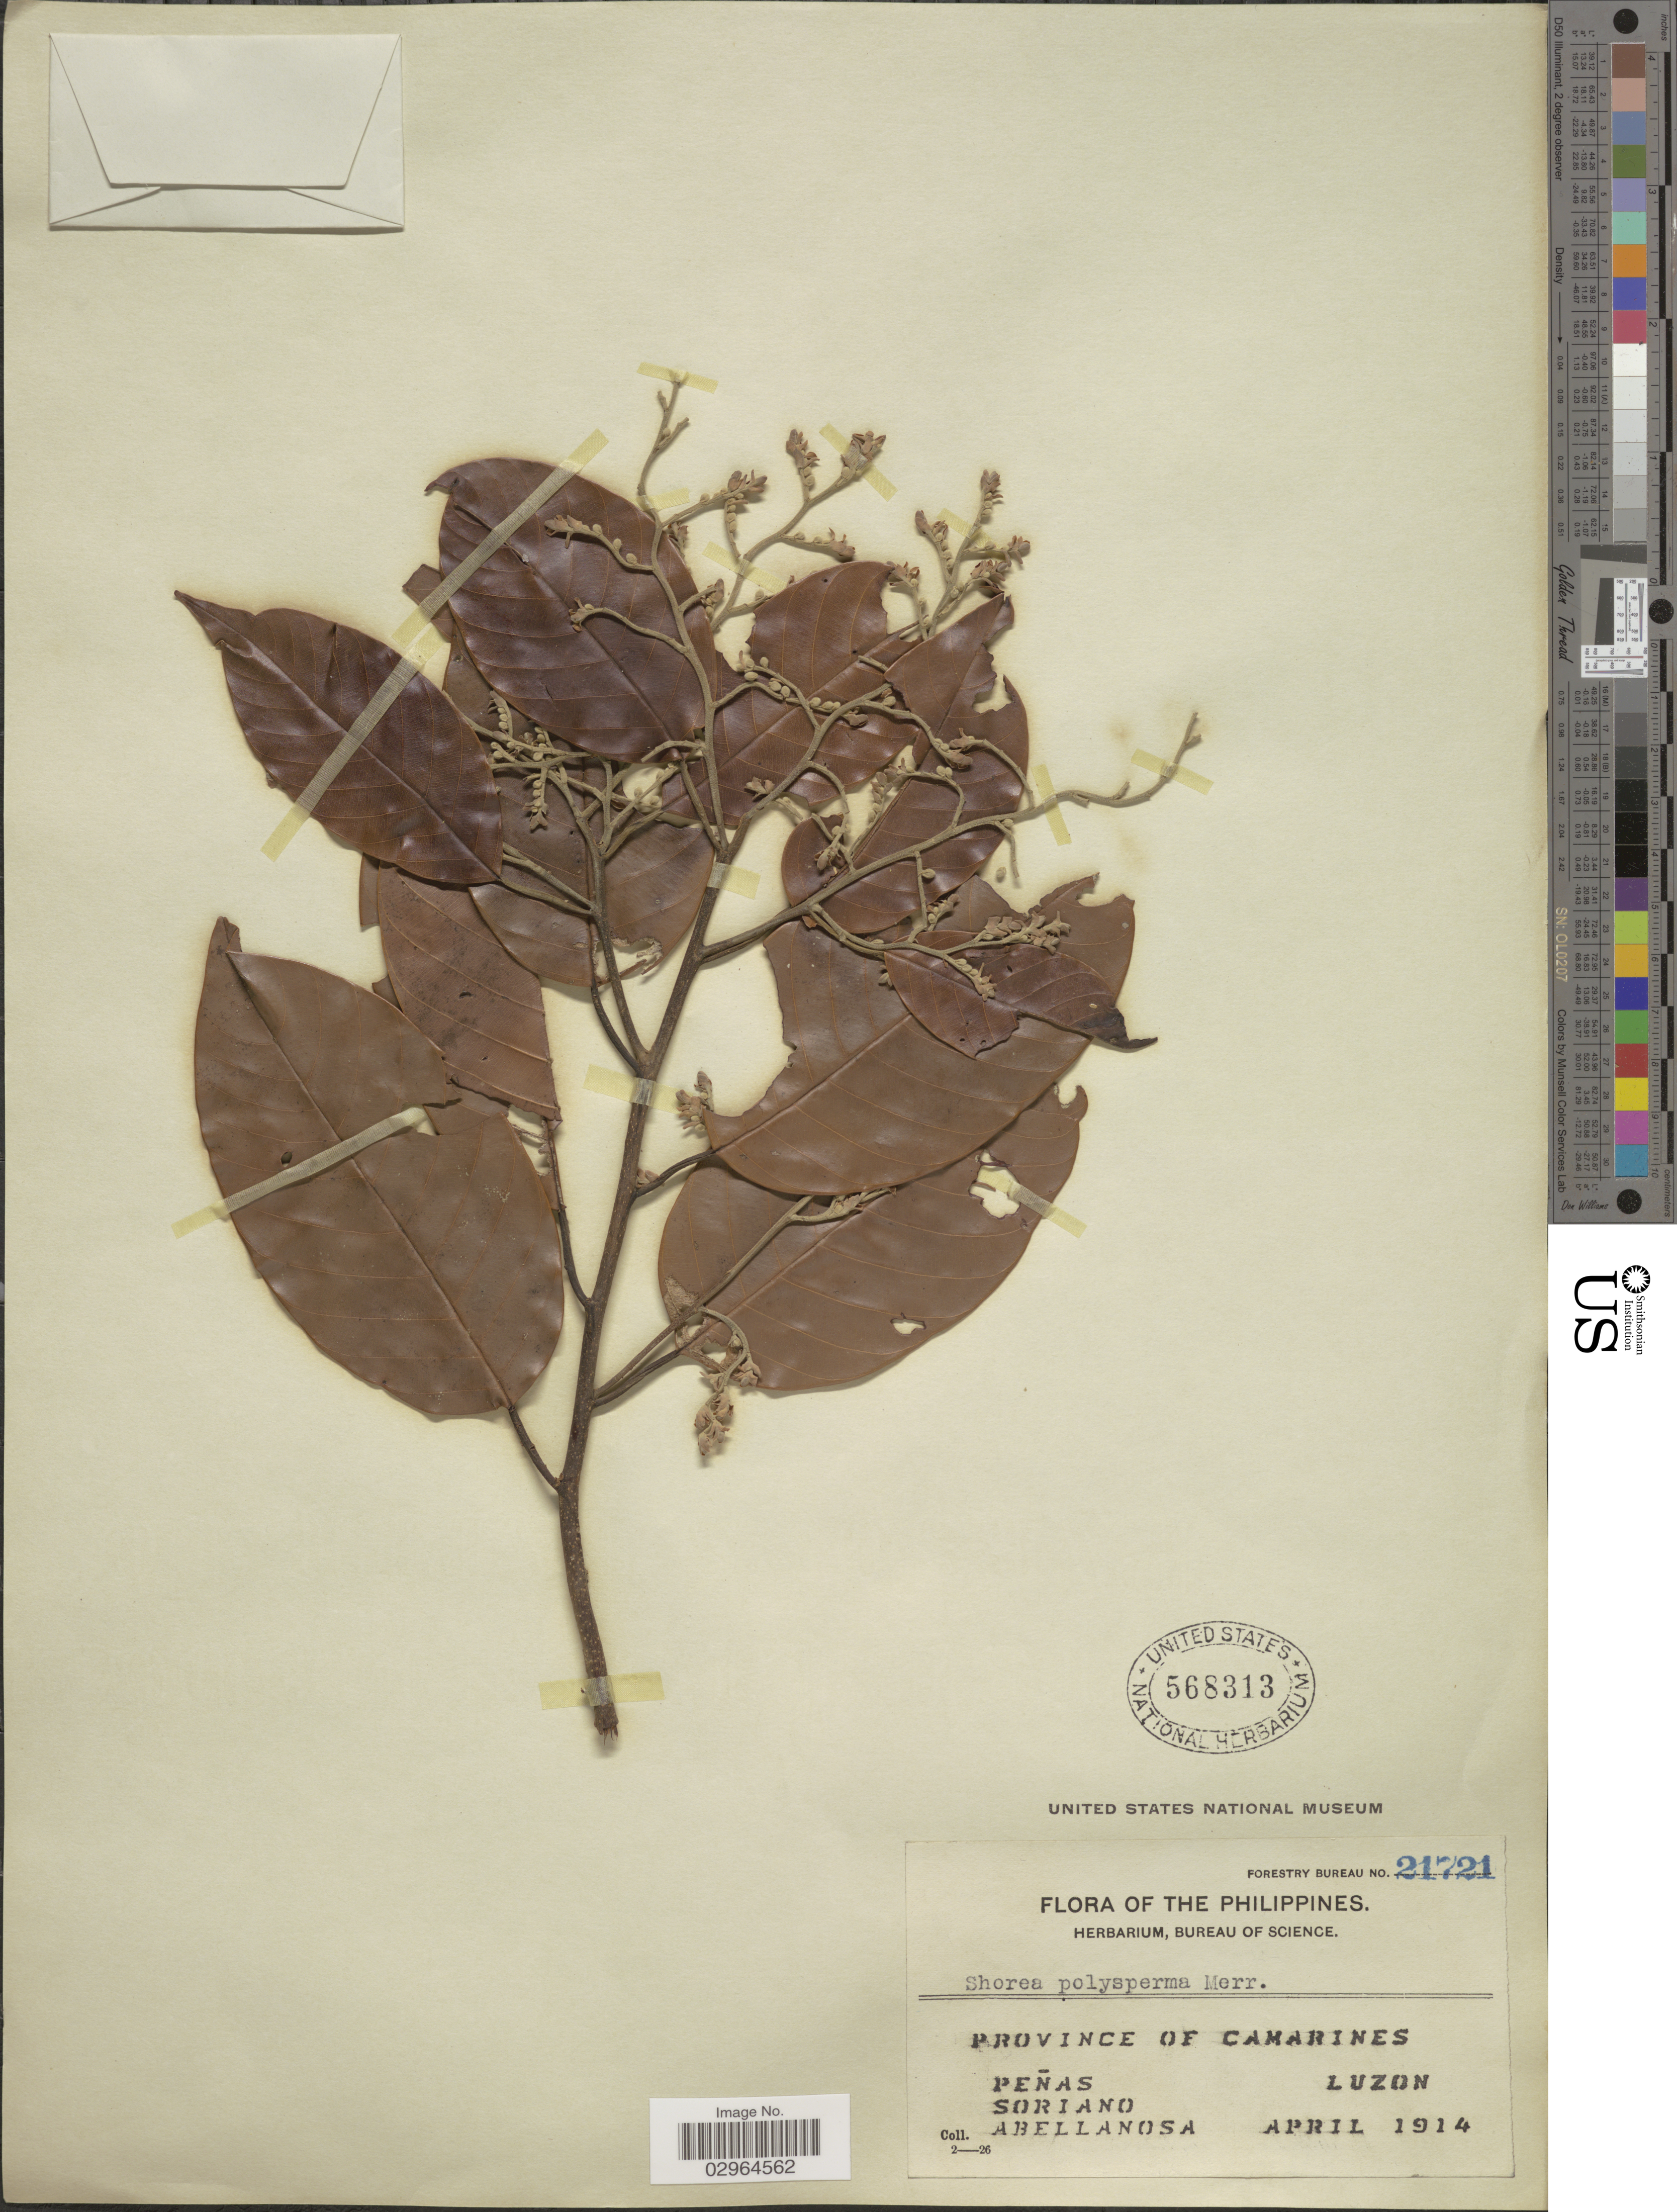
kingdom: Plantae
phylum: Tracheophyta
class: Magnoliopsida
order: Malvales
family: Dipterocarpaceae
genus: Rubroshorea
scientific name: Rubroshorea polysperma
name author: (Blanco) P.S. Ashton & J. Heck.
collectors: Peñas, -. Soriano & -. Abellanosa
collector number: Forestry Bureau 21721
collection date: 1914-04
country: Philippines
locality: Province of Camarines, Luzon.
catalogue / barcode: US 568313